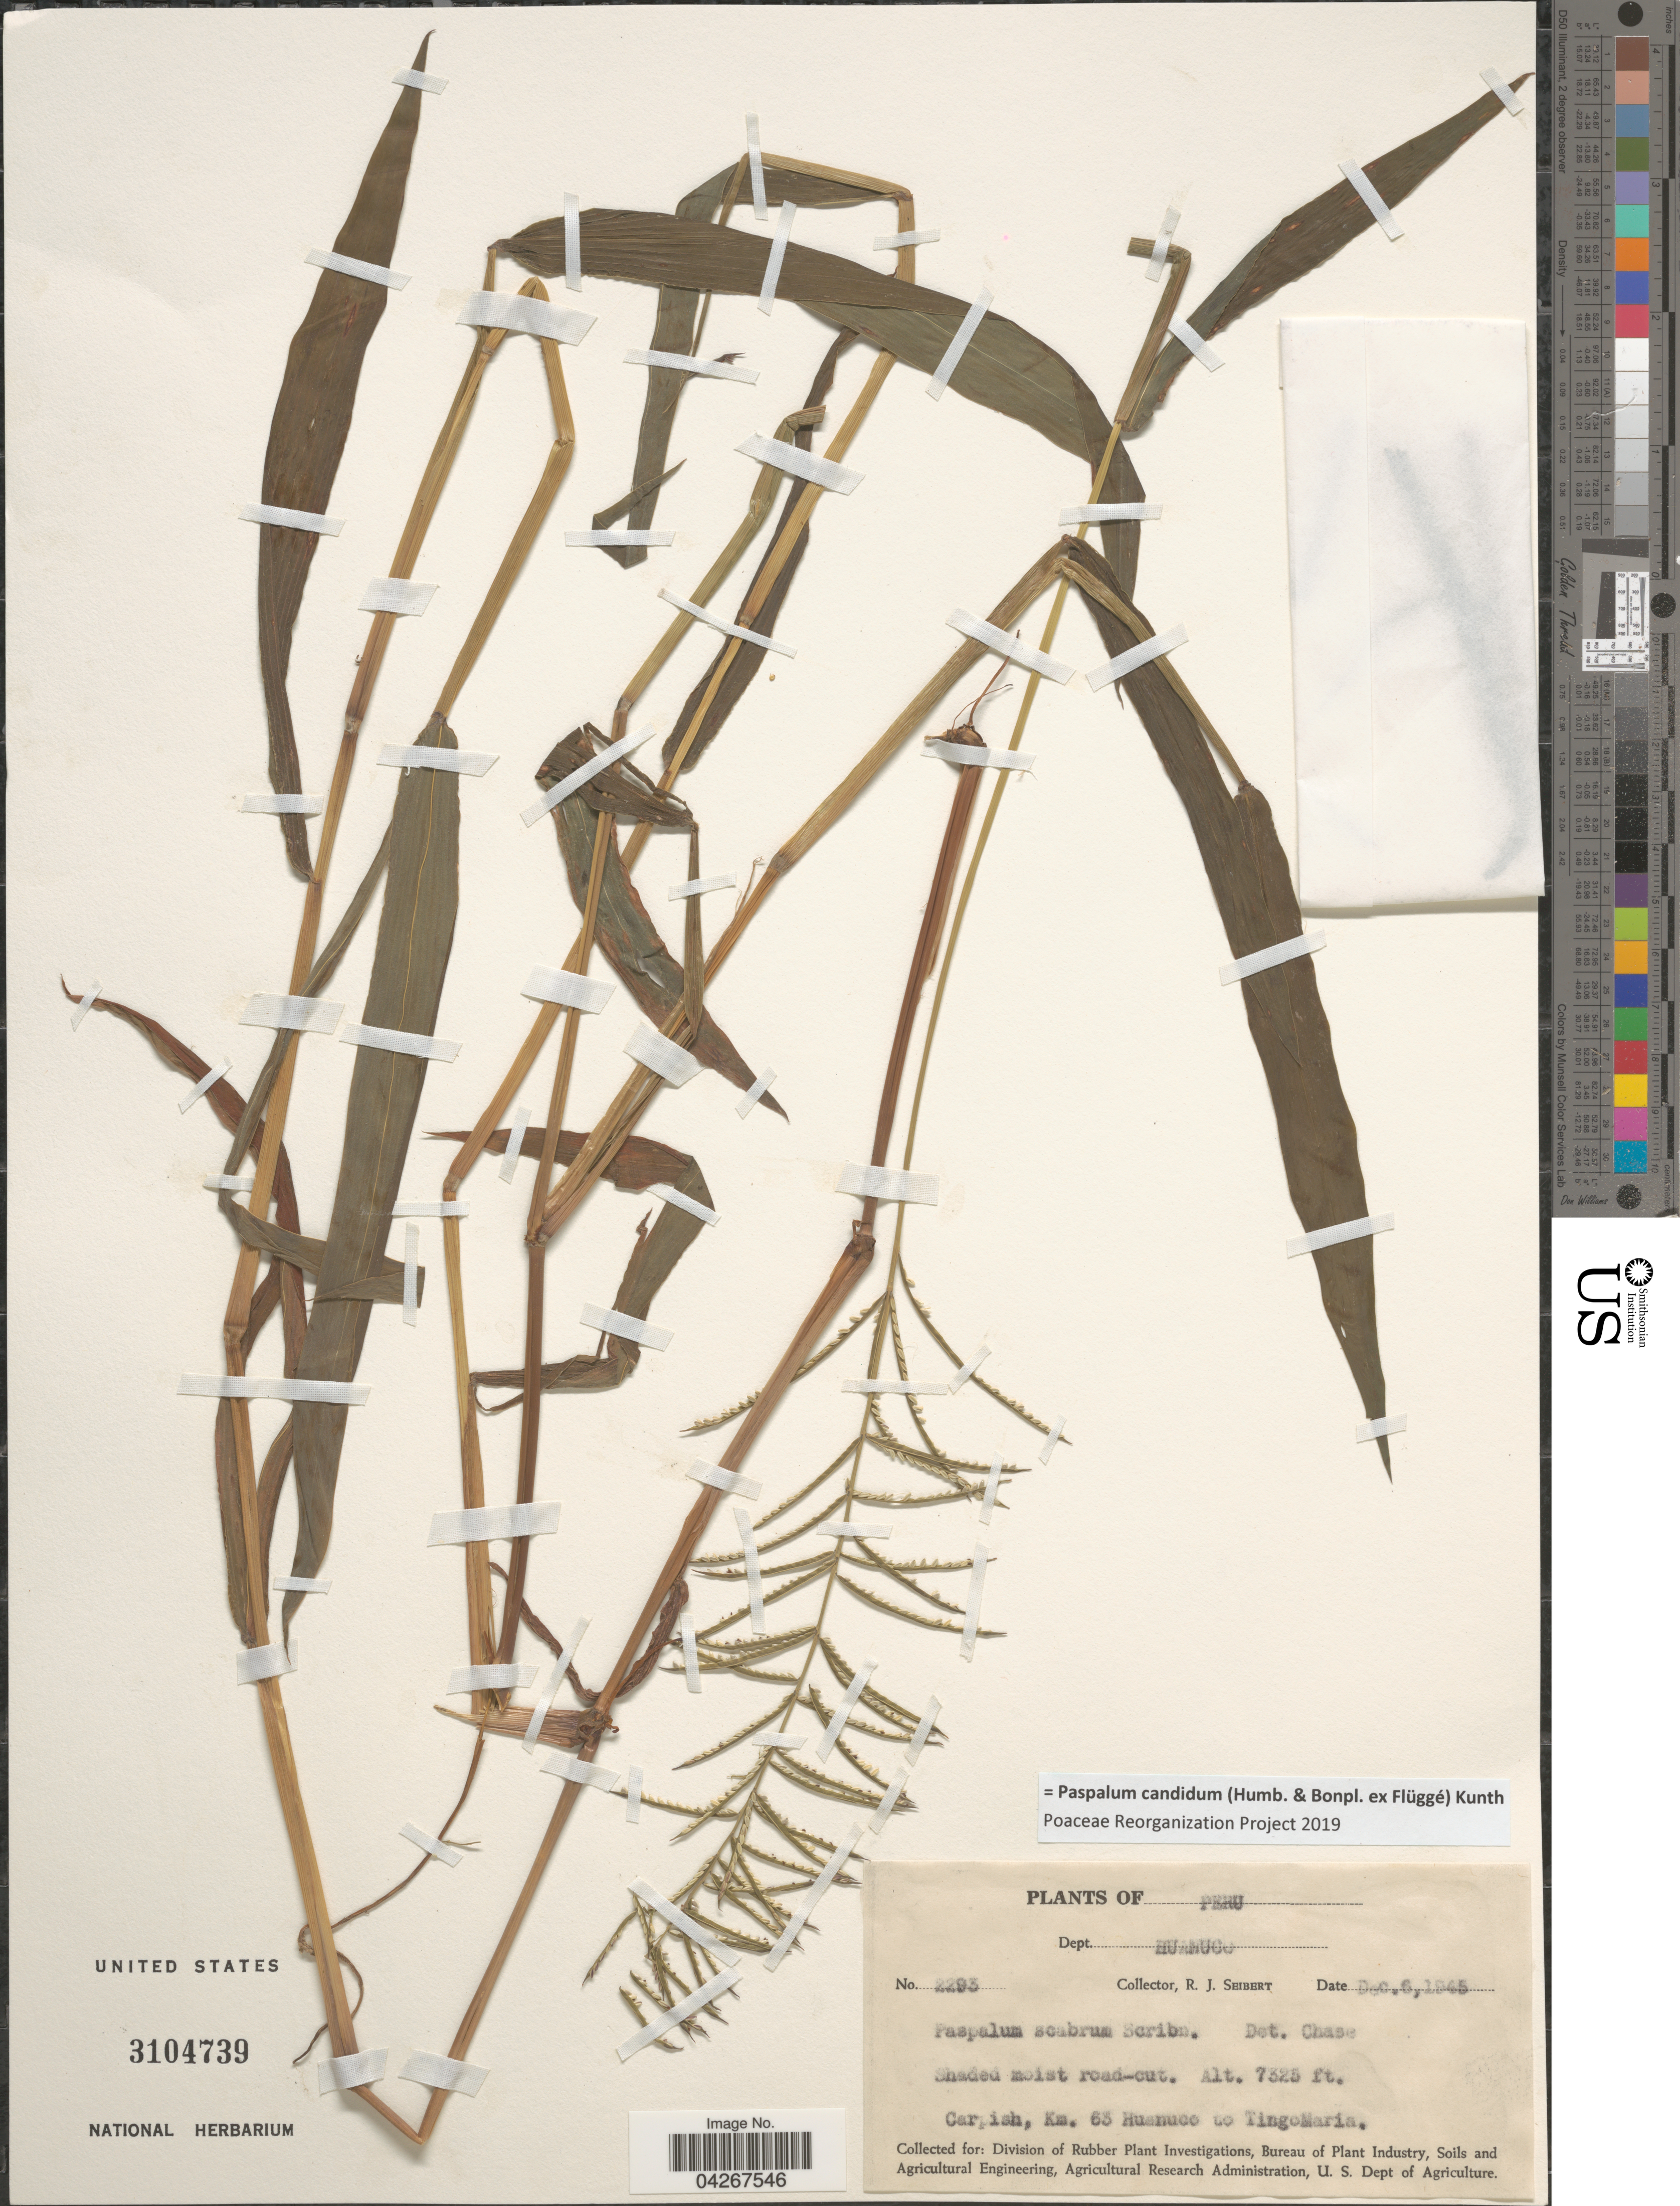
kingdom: Plantae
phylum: Tracheophyta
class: Liliopsida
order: Poales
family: Poaceae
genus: Paspalum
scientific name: Paspalum candidum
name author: (Humb. & Bonpl. ex Fleugge) Kunth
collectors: R. J. Seibert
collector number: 2293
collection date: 1945-12-06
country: Peru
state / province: Huánuco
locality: Dept. Huanuco. Shaded moist road-cut. Carpish, Km. 63 Huanuco to TingoMaria.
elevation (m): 2233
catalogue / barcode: US 3104739